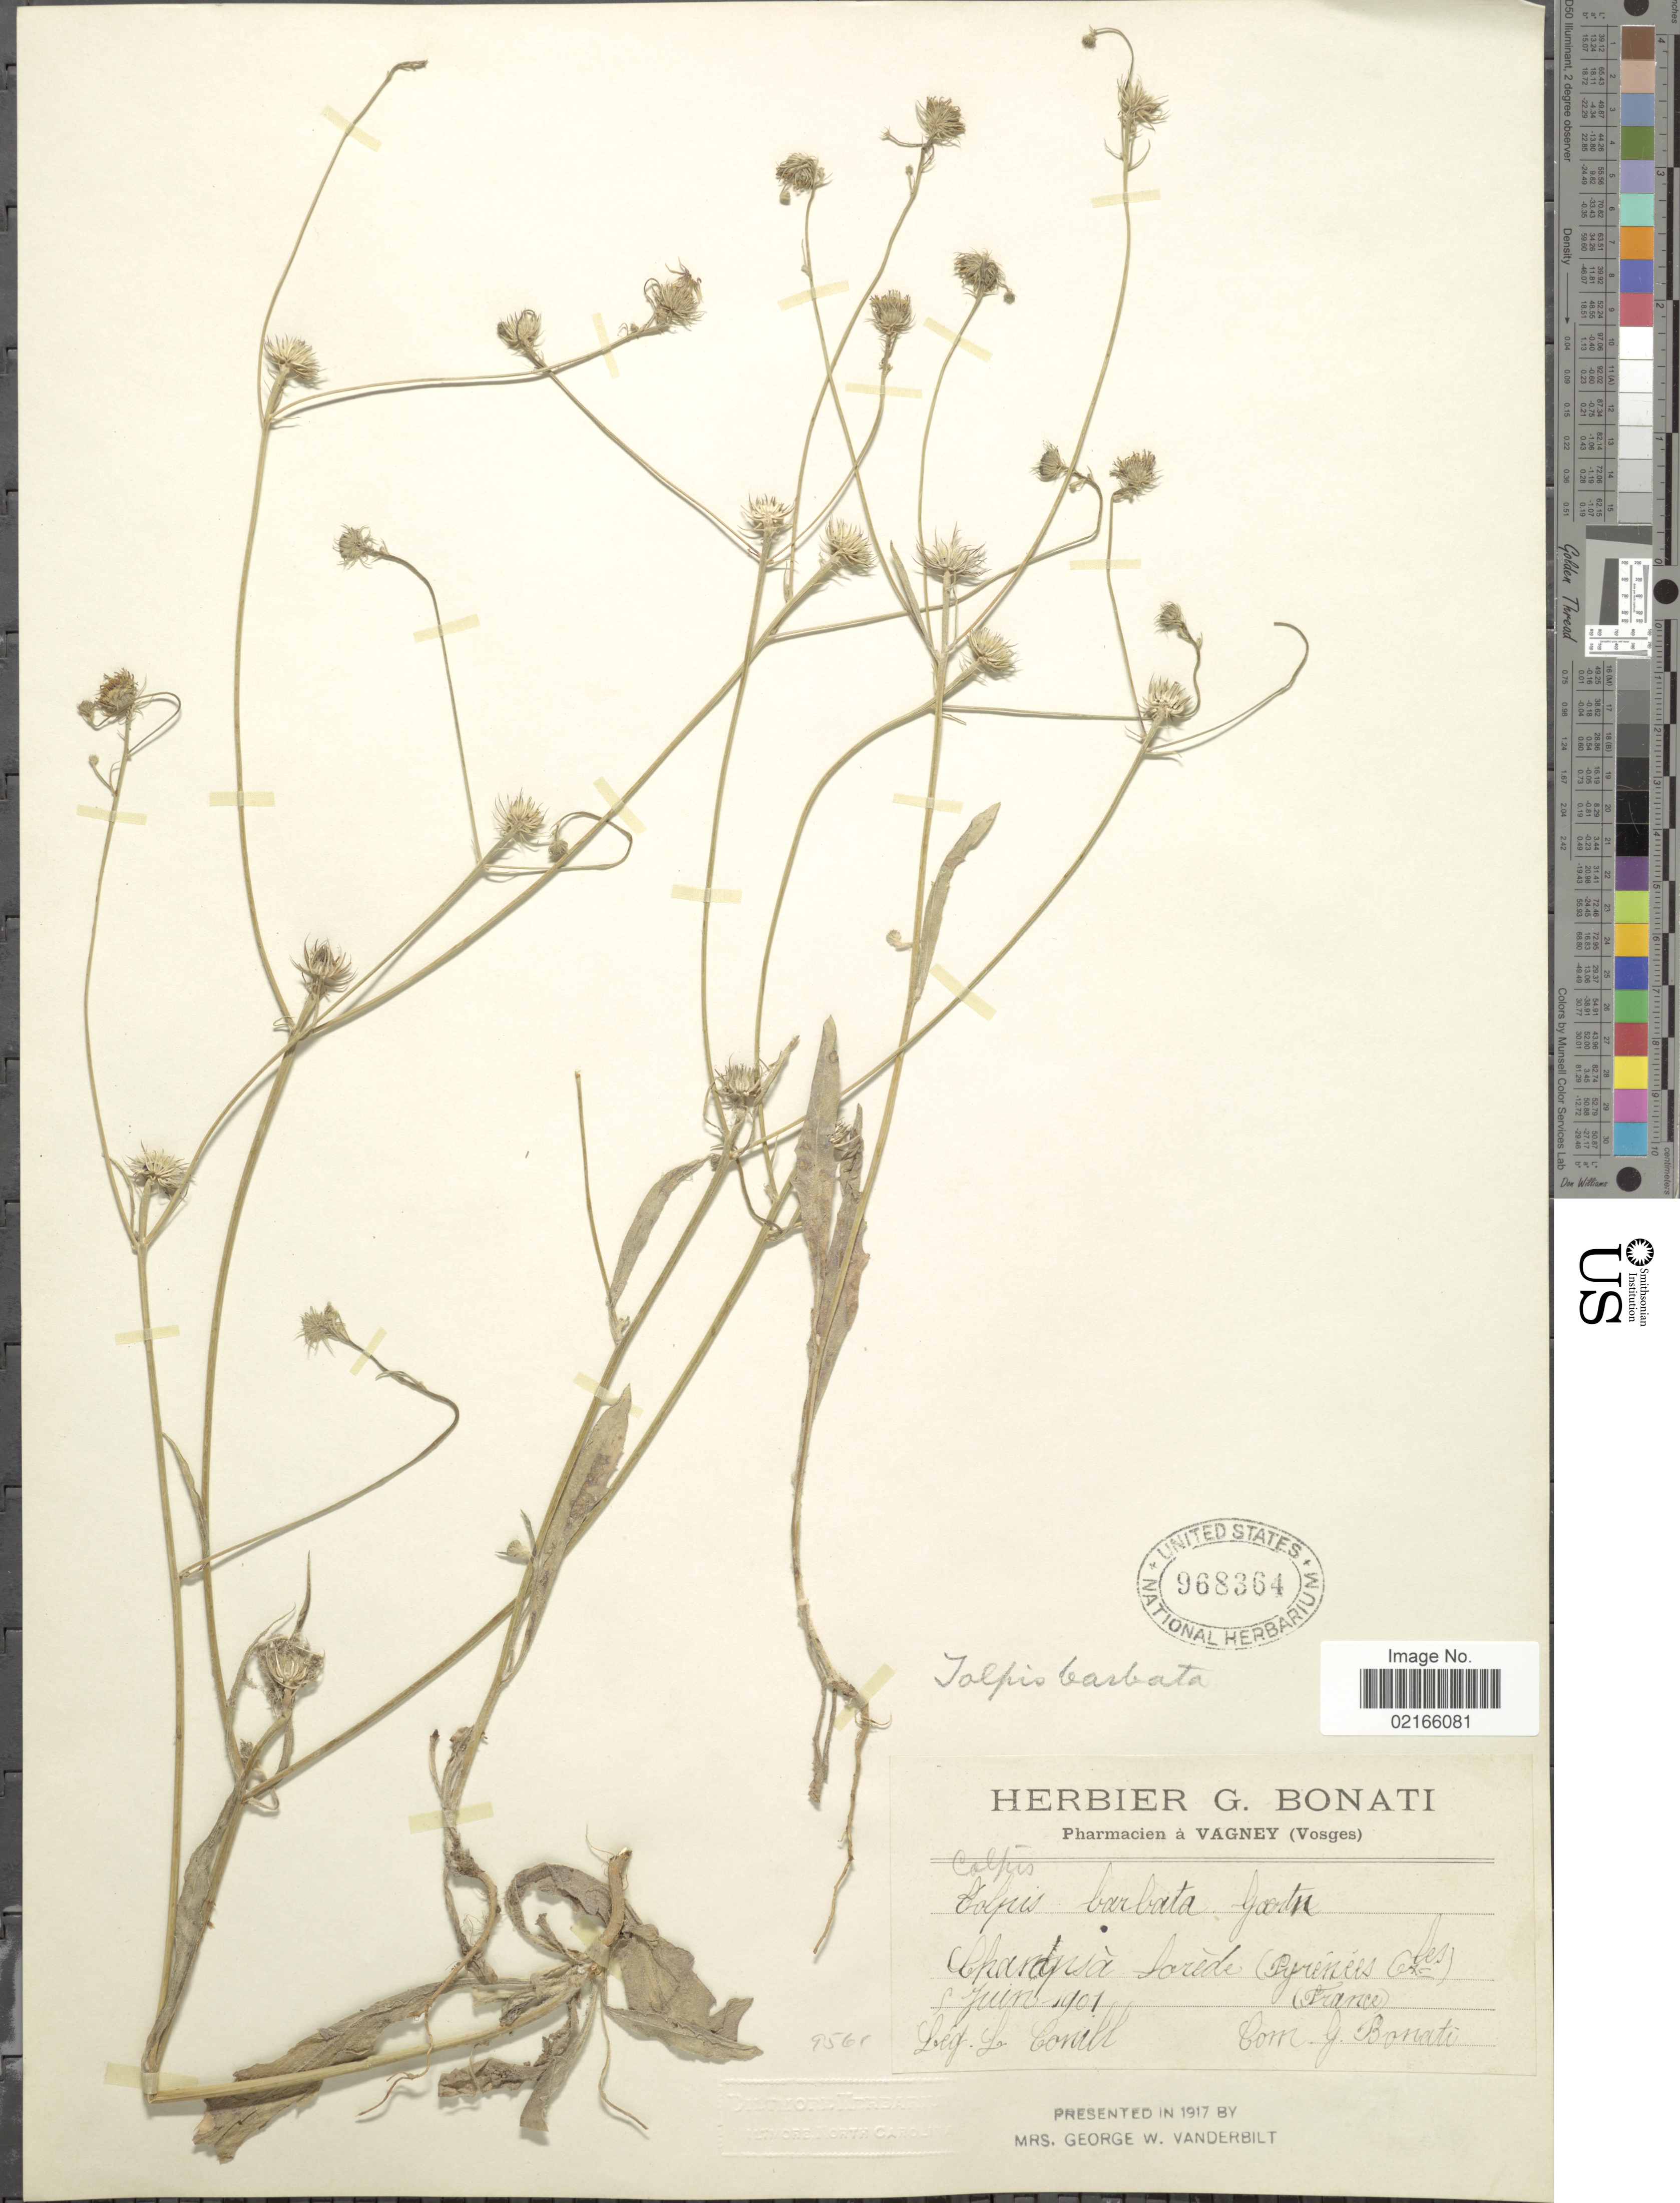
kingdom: Plantae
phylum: Tracheophyta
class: Magnoliopsida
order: Asterales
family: Asteraceae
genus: Tolpis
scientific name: Tolpis barbata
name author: (L.) Gaertn.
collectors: Conill, L.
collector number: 9561?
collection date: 1901-06-08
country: France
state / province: Occitanie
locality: Charapsa Soréde (Pyrénés cles) [interpreted]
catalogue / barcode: US 986364